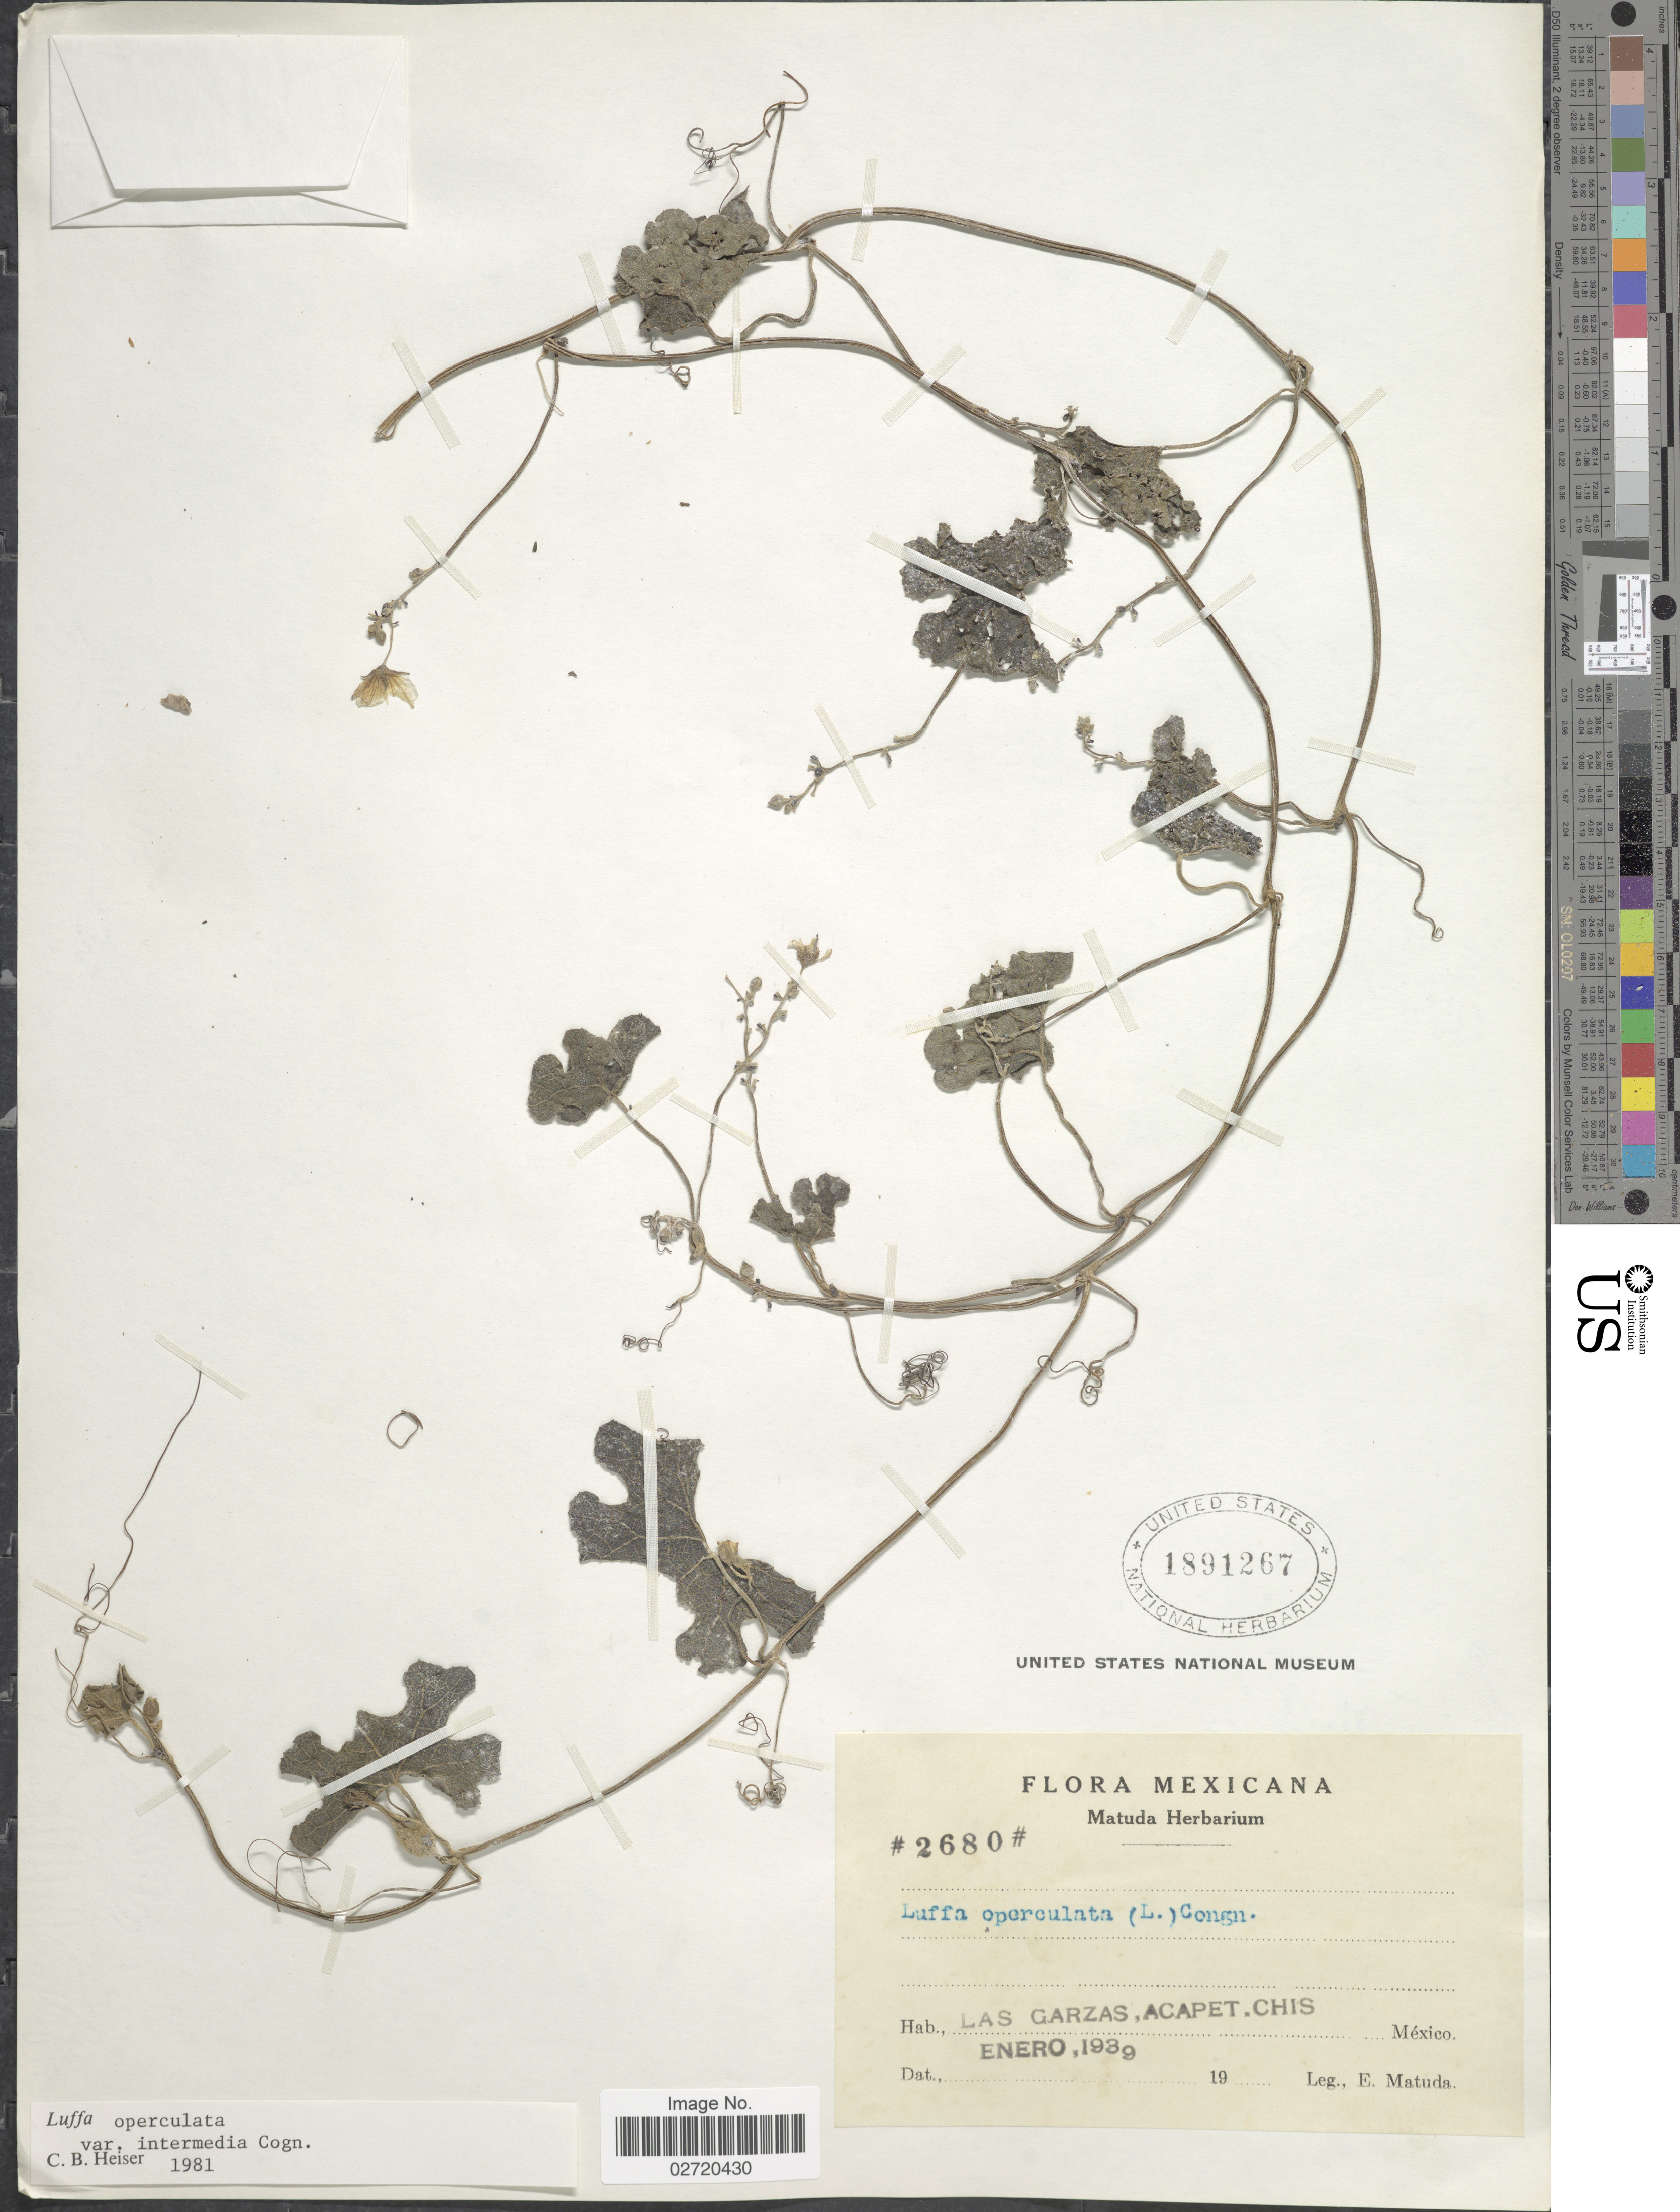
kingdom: Plantae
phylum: Tracheophyta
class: Magnoliopsida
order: Cucurbitales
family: Cucurbitaceae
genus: Luffa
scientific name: Luffa operculata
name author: (L.) Cogn.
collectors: E. Matuda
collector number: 2680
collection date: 1939-01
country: Mexico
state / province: Chiapas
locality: Las Garcas, Acapet, Chis., Mexico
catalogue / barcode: US 1891267